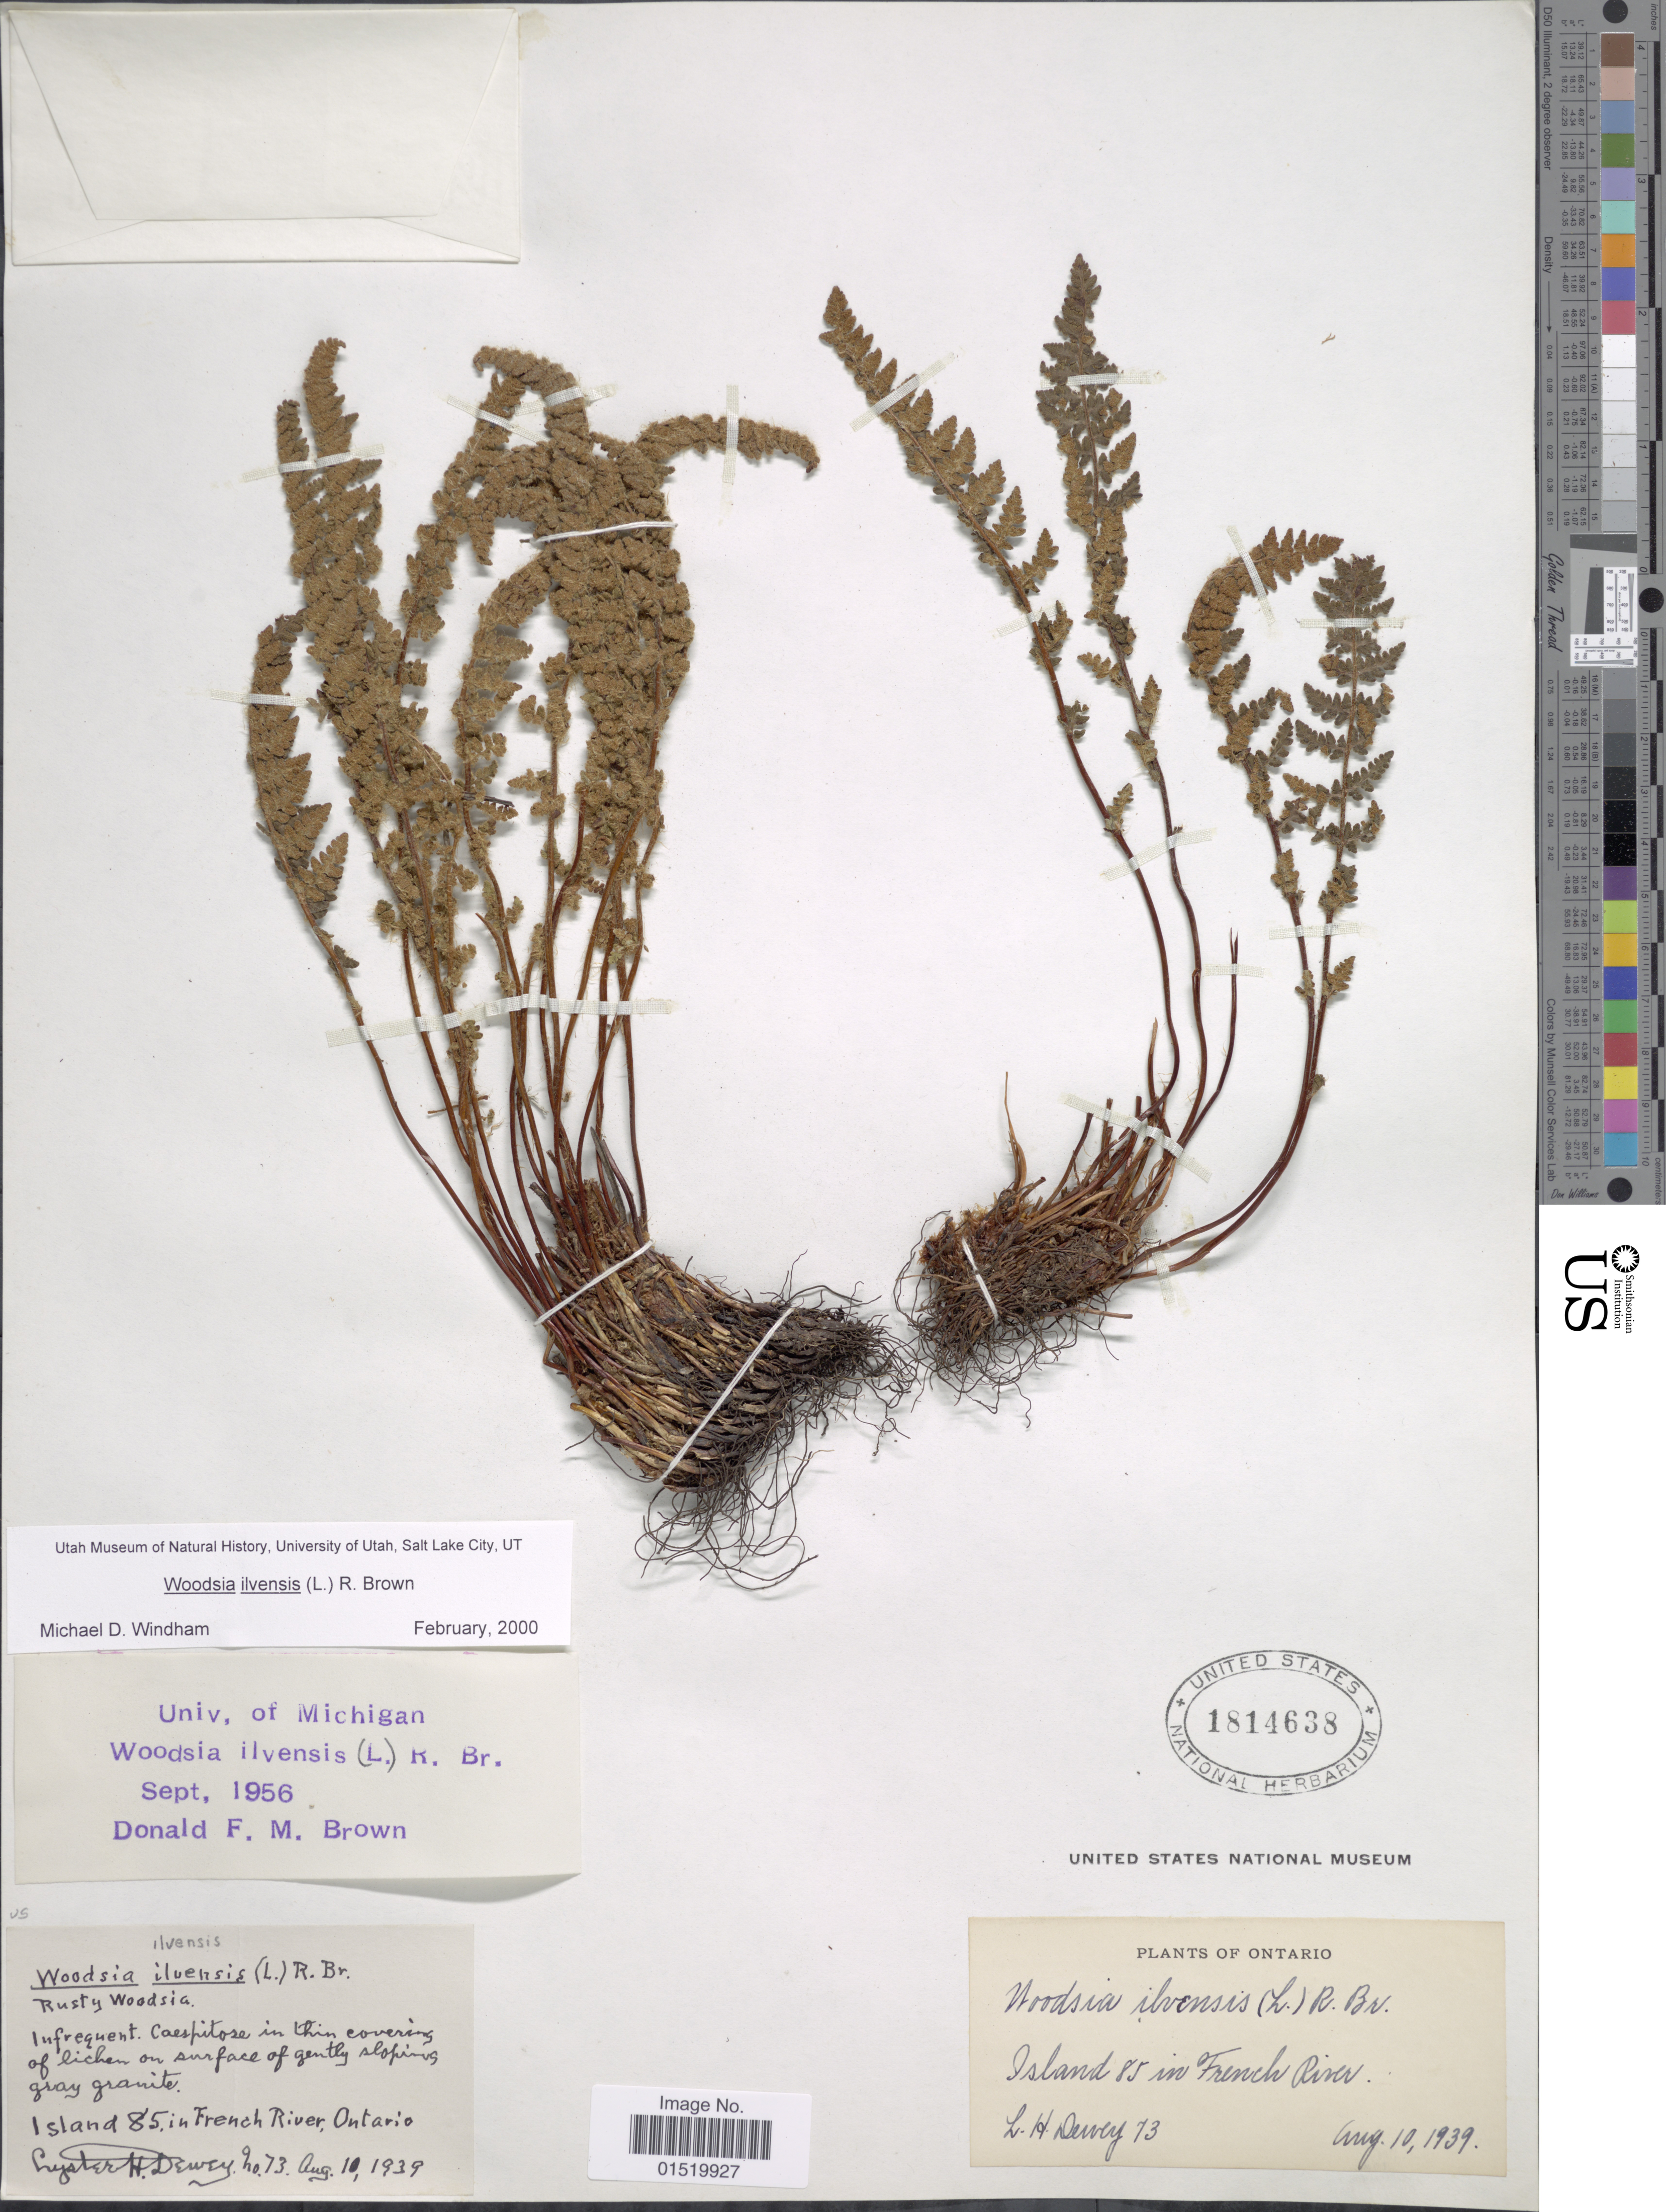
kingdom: Plantae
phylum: Tracheophyta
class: Polypodiopsida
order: Polypodiales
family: Woodsiaceae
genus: Woodsia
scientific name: Woodsia ilvensis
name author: (L.) R. Br.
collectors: L. H. Dewey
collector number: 73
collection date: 1939-08-10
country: Canada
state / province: Ontario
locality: Island 85 in French River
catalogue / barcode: US 1814638